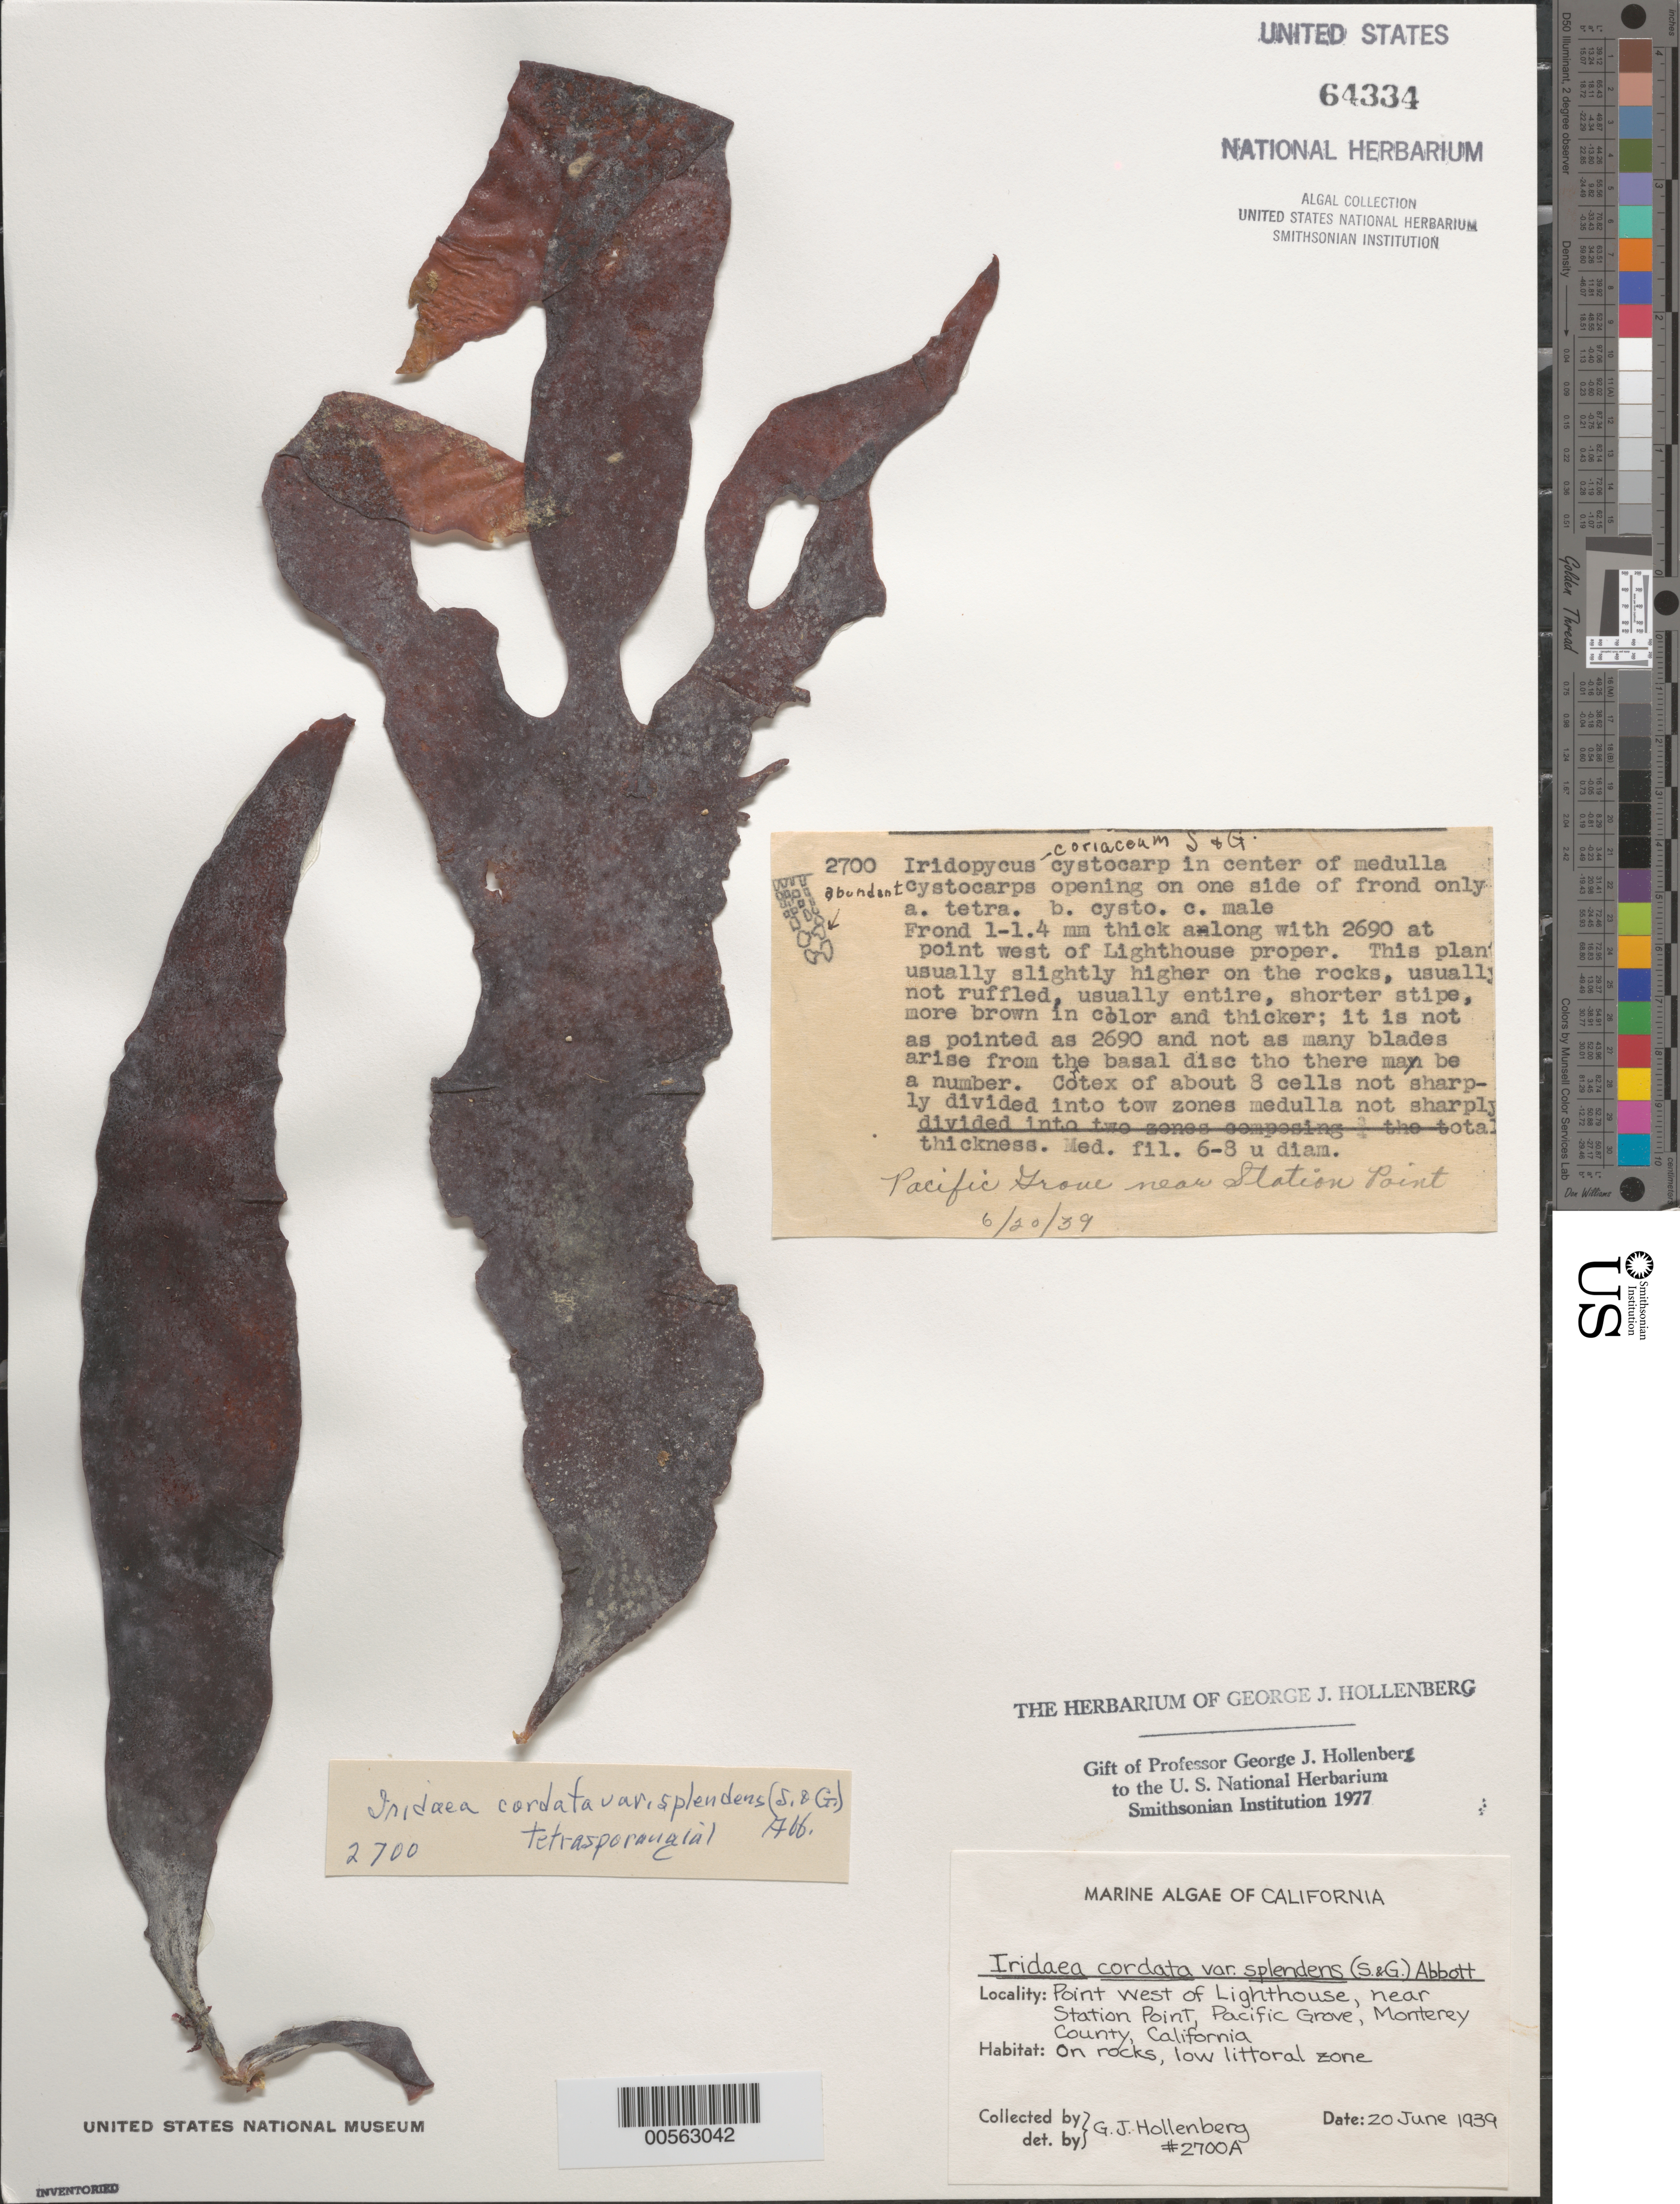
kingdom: Plantae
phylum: Rhodophyta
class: Florideophyceae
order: Gigartinales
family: Gigartinaceae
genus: Iridaea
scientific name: Iridaea cordata var. splendens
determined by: Hollenberg, George J.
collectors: G. Hollenberg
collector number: GJH 2700a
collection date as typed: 20 Jun 1939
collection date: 1939-06-20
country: United States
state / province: California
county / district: Monterey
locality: Monterey Peninsula, first point west of Lighthouse Point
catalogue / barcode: US 64334